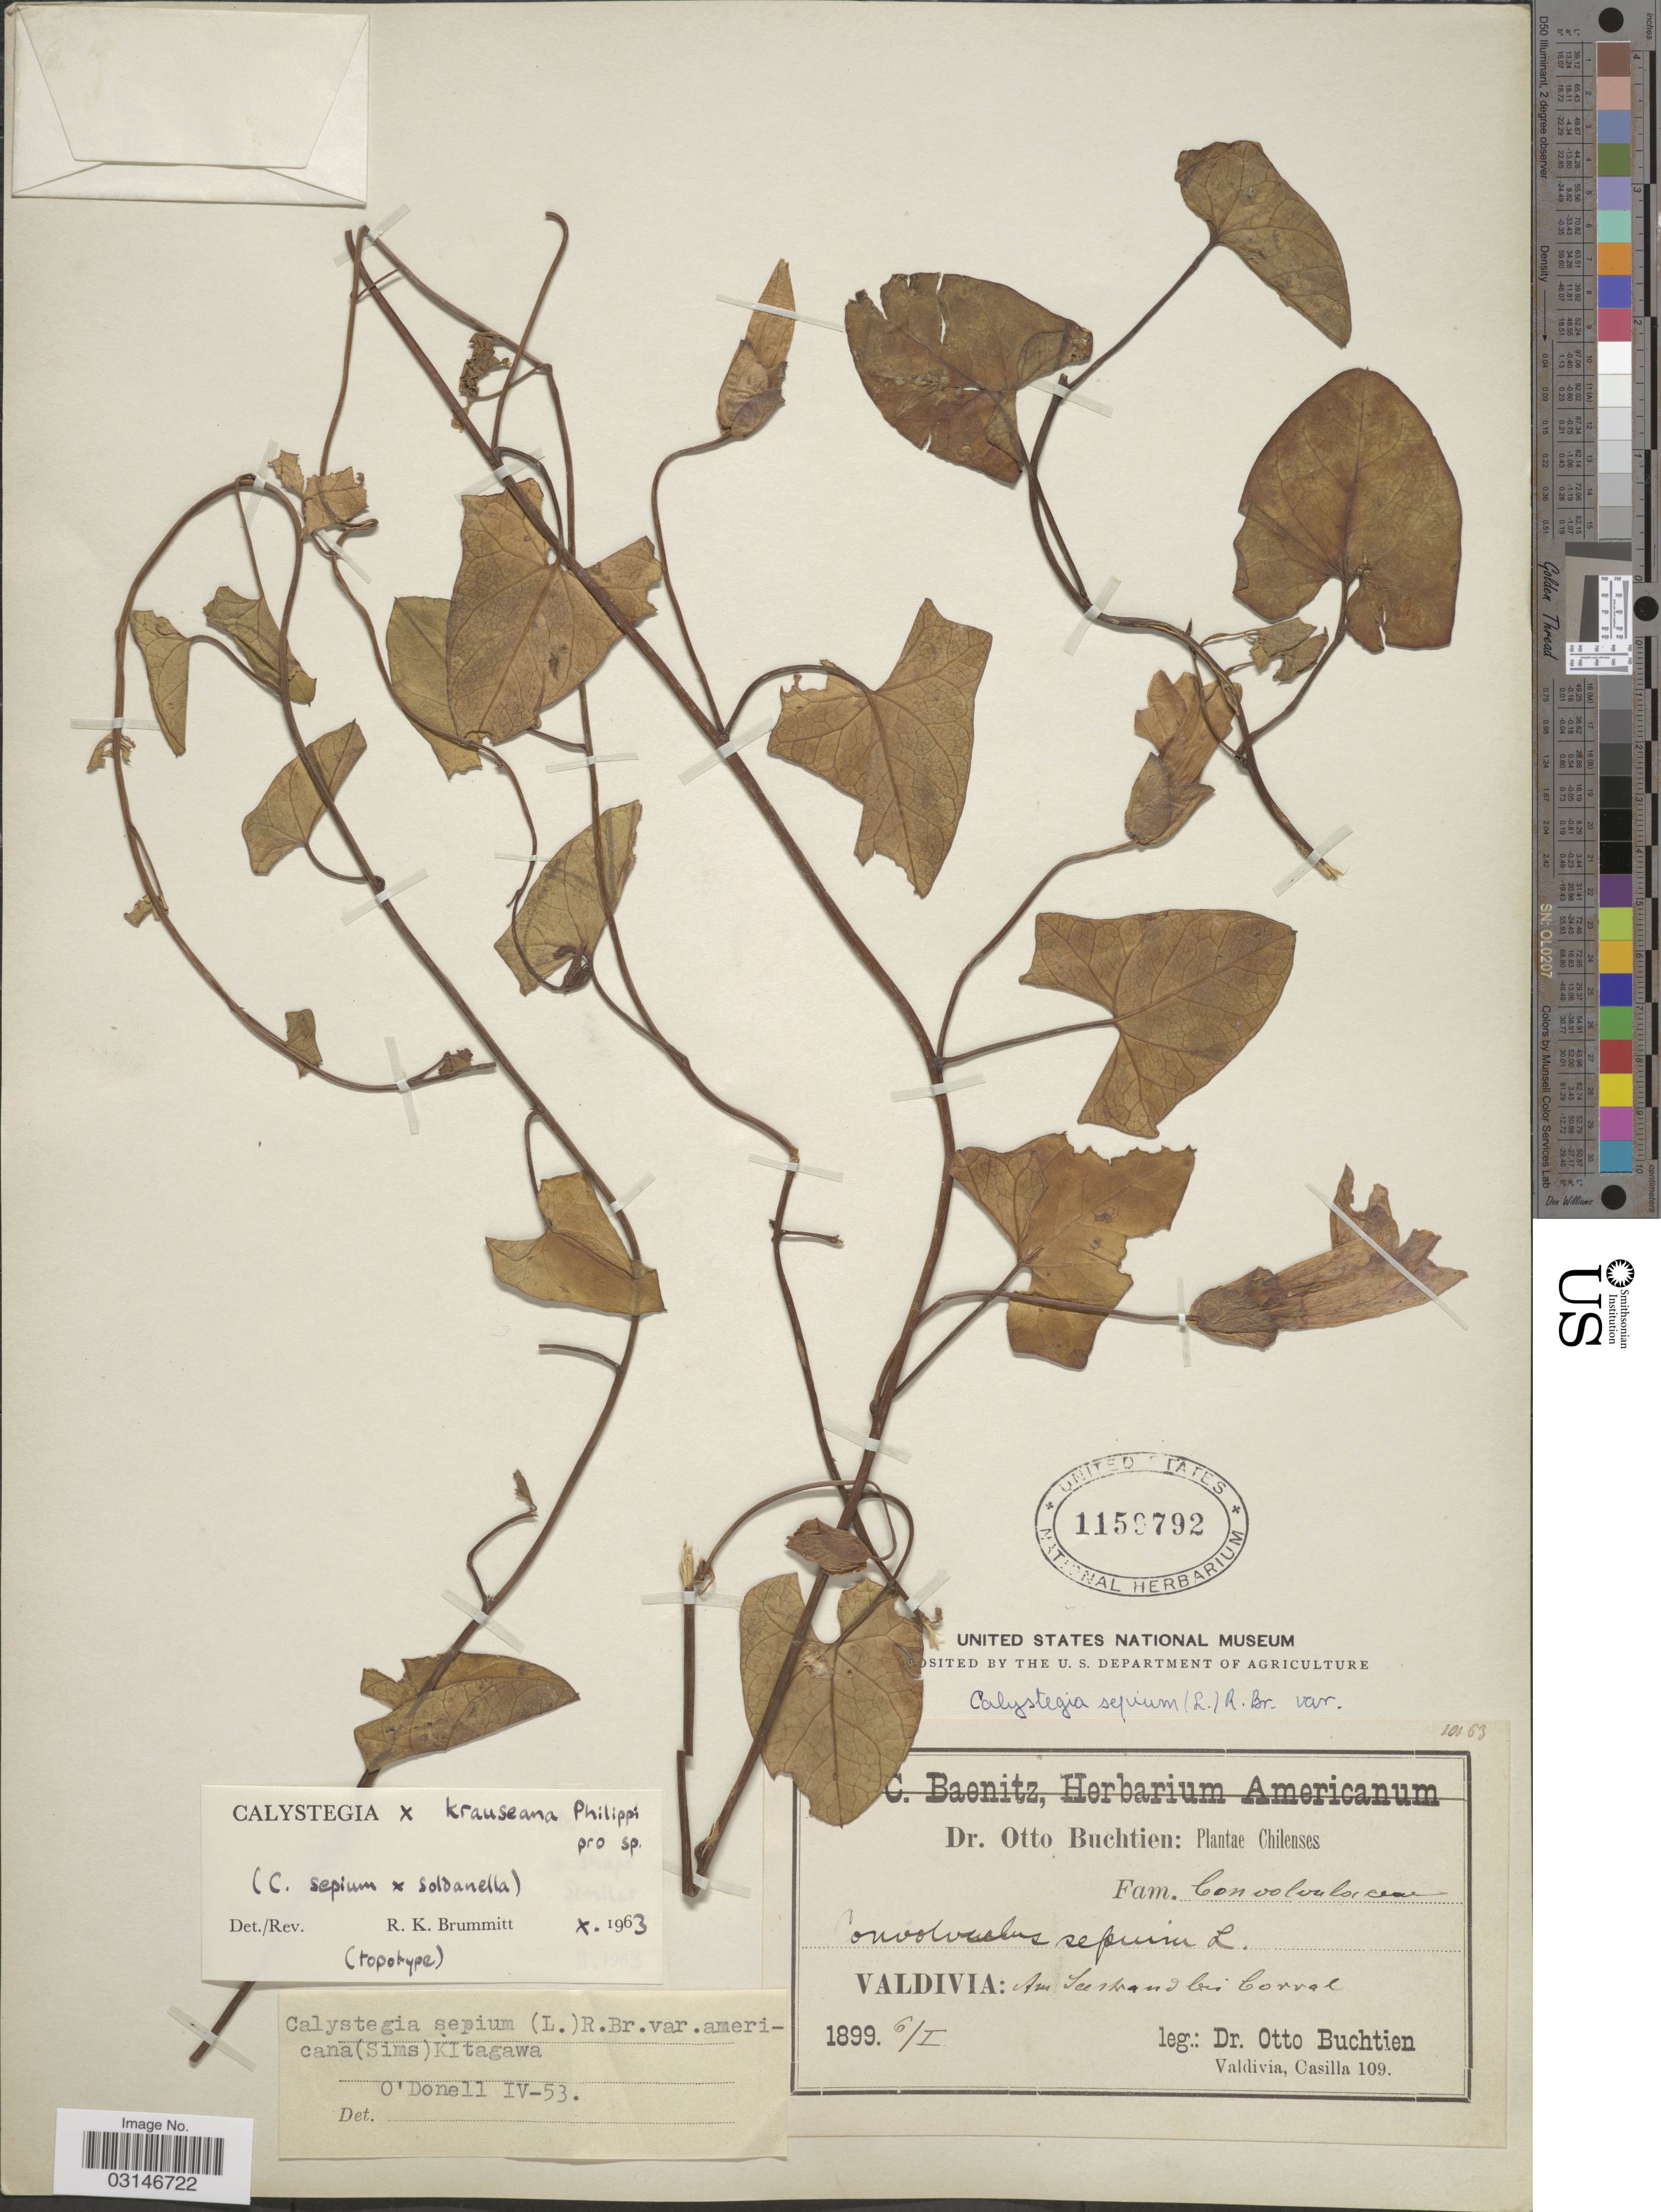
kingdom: Plantae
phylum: Tracheophyta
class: Magnoliopsida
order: Solanales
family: Convolvulaceae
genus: Calystegia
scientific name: Calystegia sepium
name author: (L.) R. Br.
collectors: O. Buchtien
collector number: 10163?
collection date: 1899-01-06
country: Chile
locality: Valdivia: Am In strand bei Corral.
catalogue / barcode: US 1159792